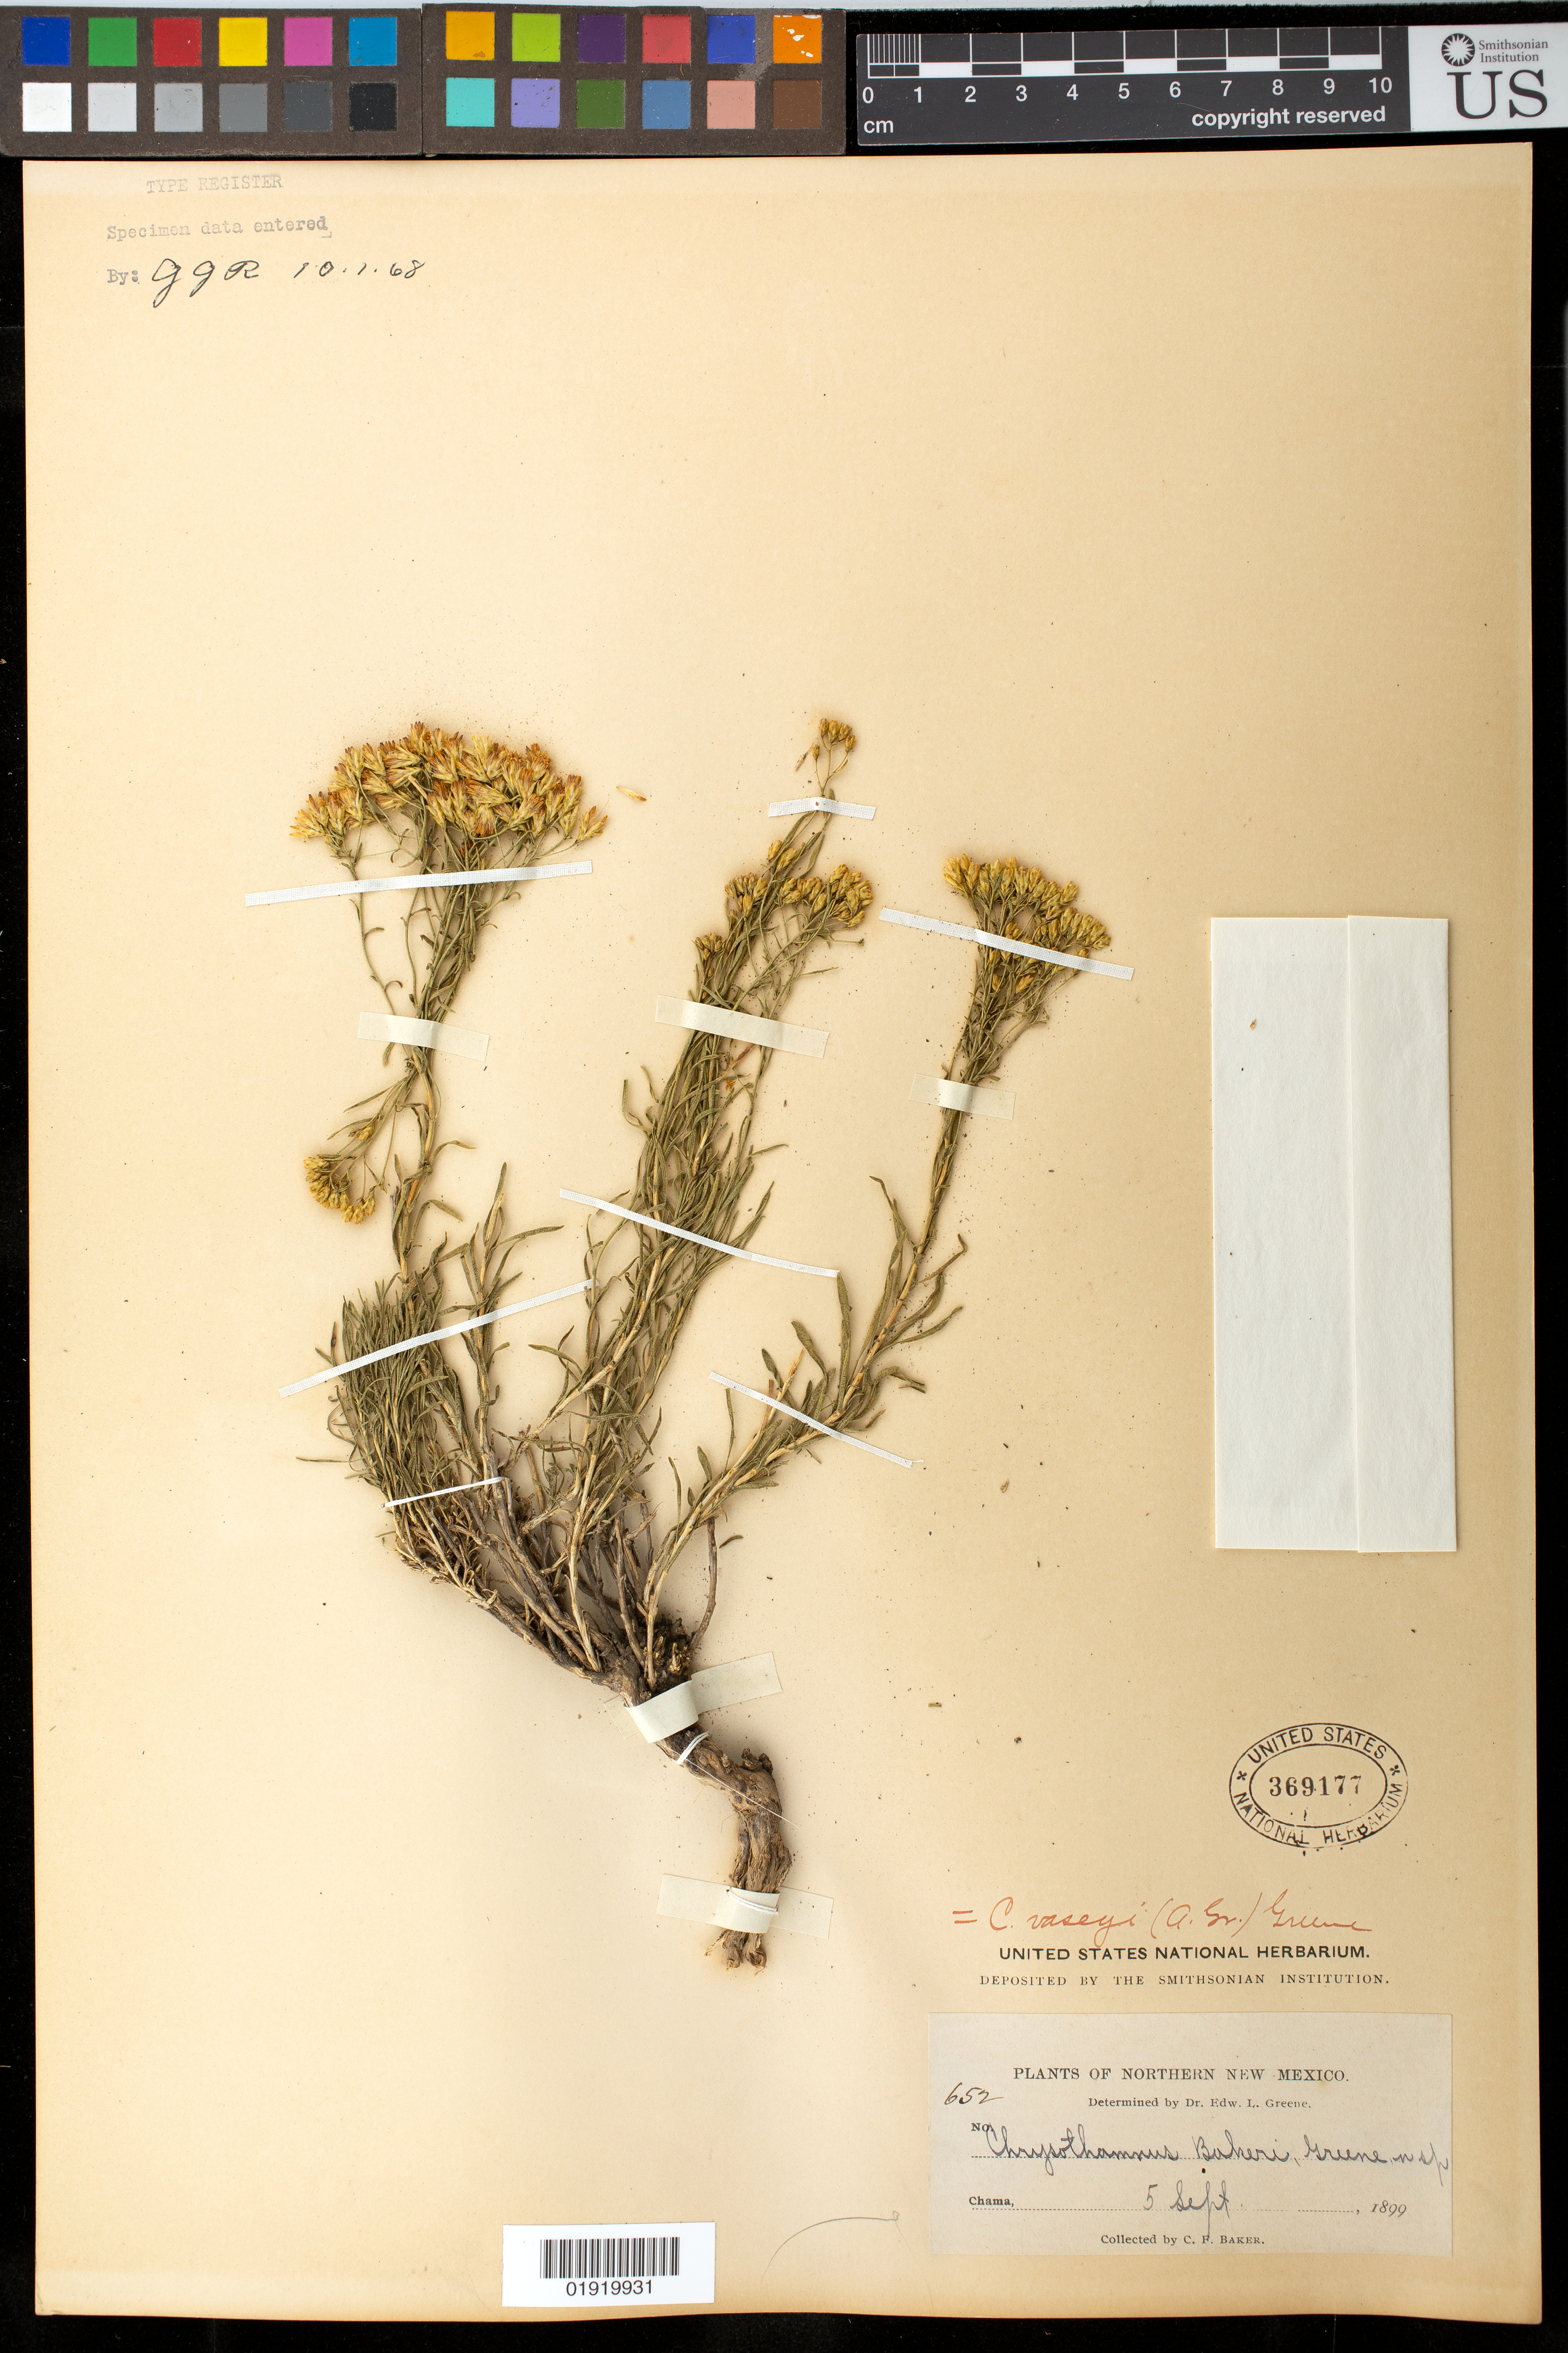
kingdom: Plantae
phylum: Tracheophyta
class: Magnoliopsida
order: Asterales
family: Asteraceae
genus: Chrysothamnus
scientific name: Chrysothamnus bakeri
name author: Greene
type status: Holotype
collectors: C. F. Baker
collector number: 652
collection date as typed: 05 Sep 1899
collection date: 1899-09-05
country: United States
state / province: New Mexico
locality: Chama.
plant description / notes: Probably the holotype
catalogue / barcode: US 369177